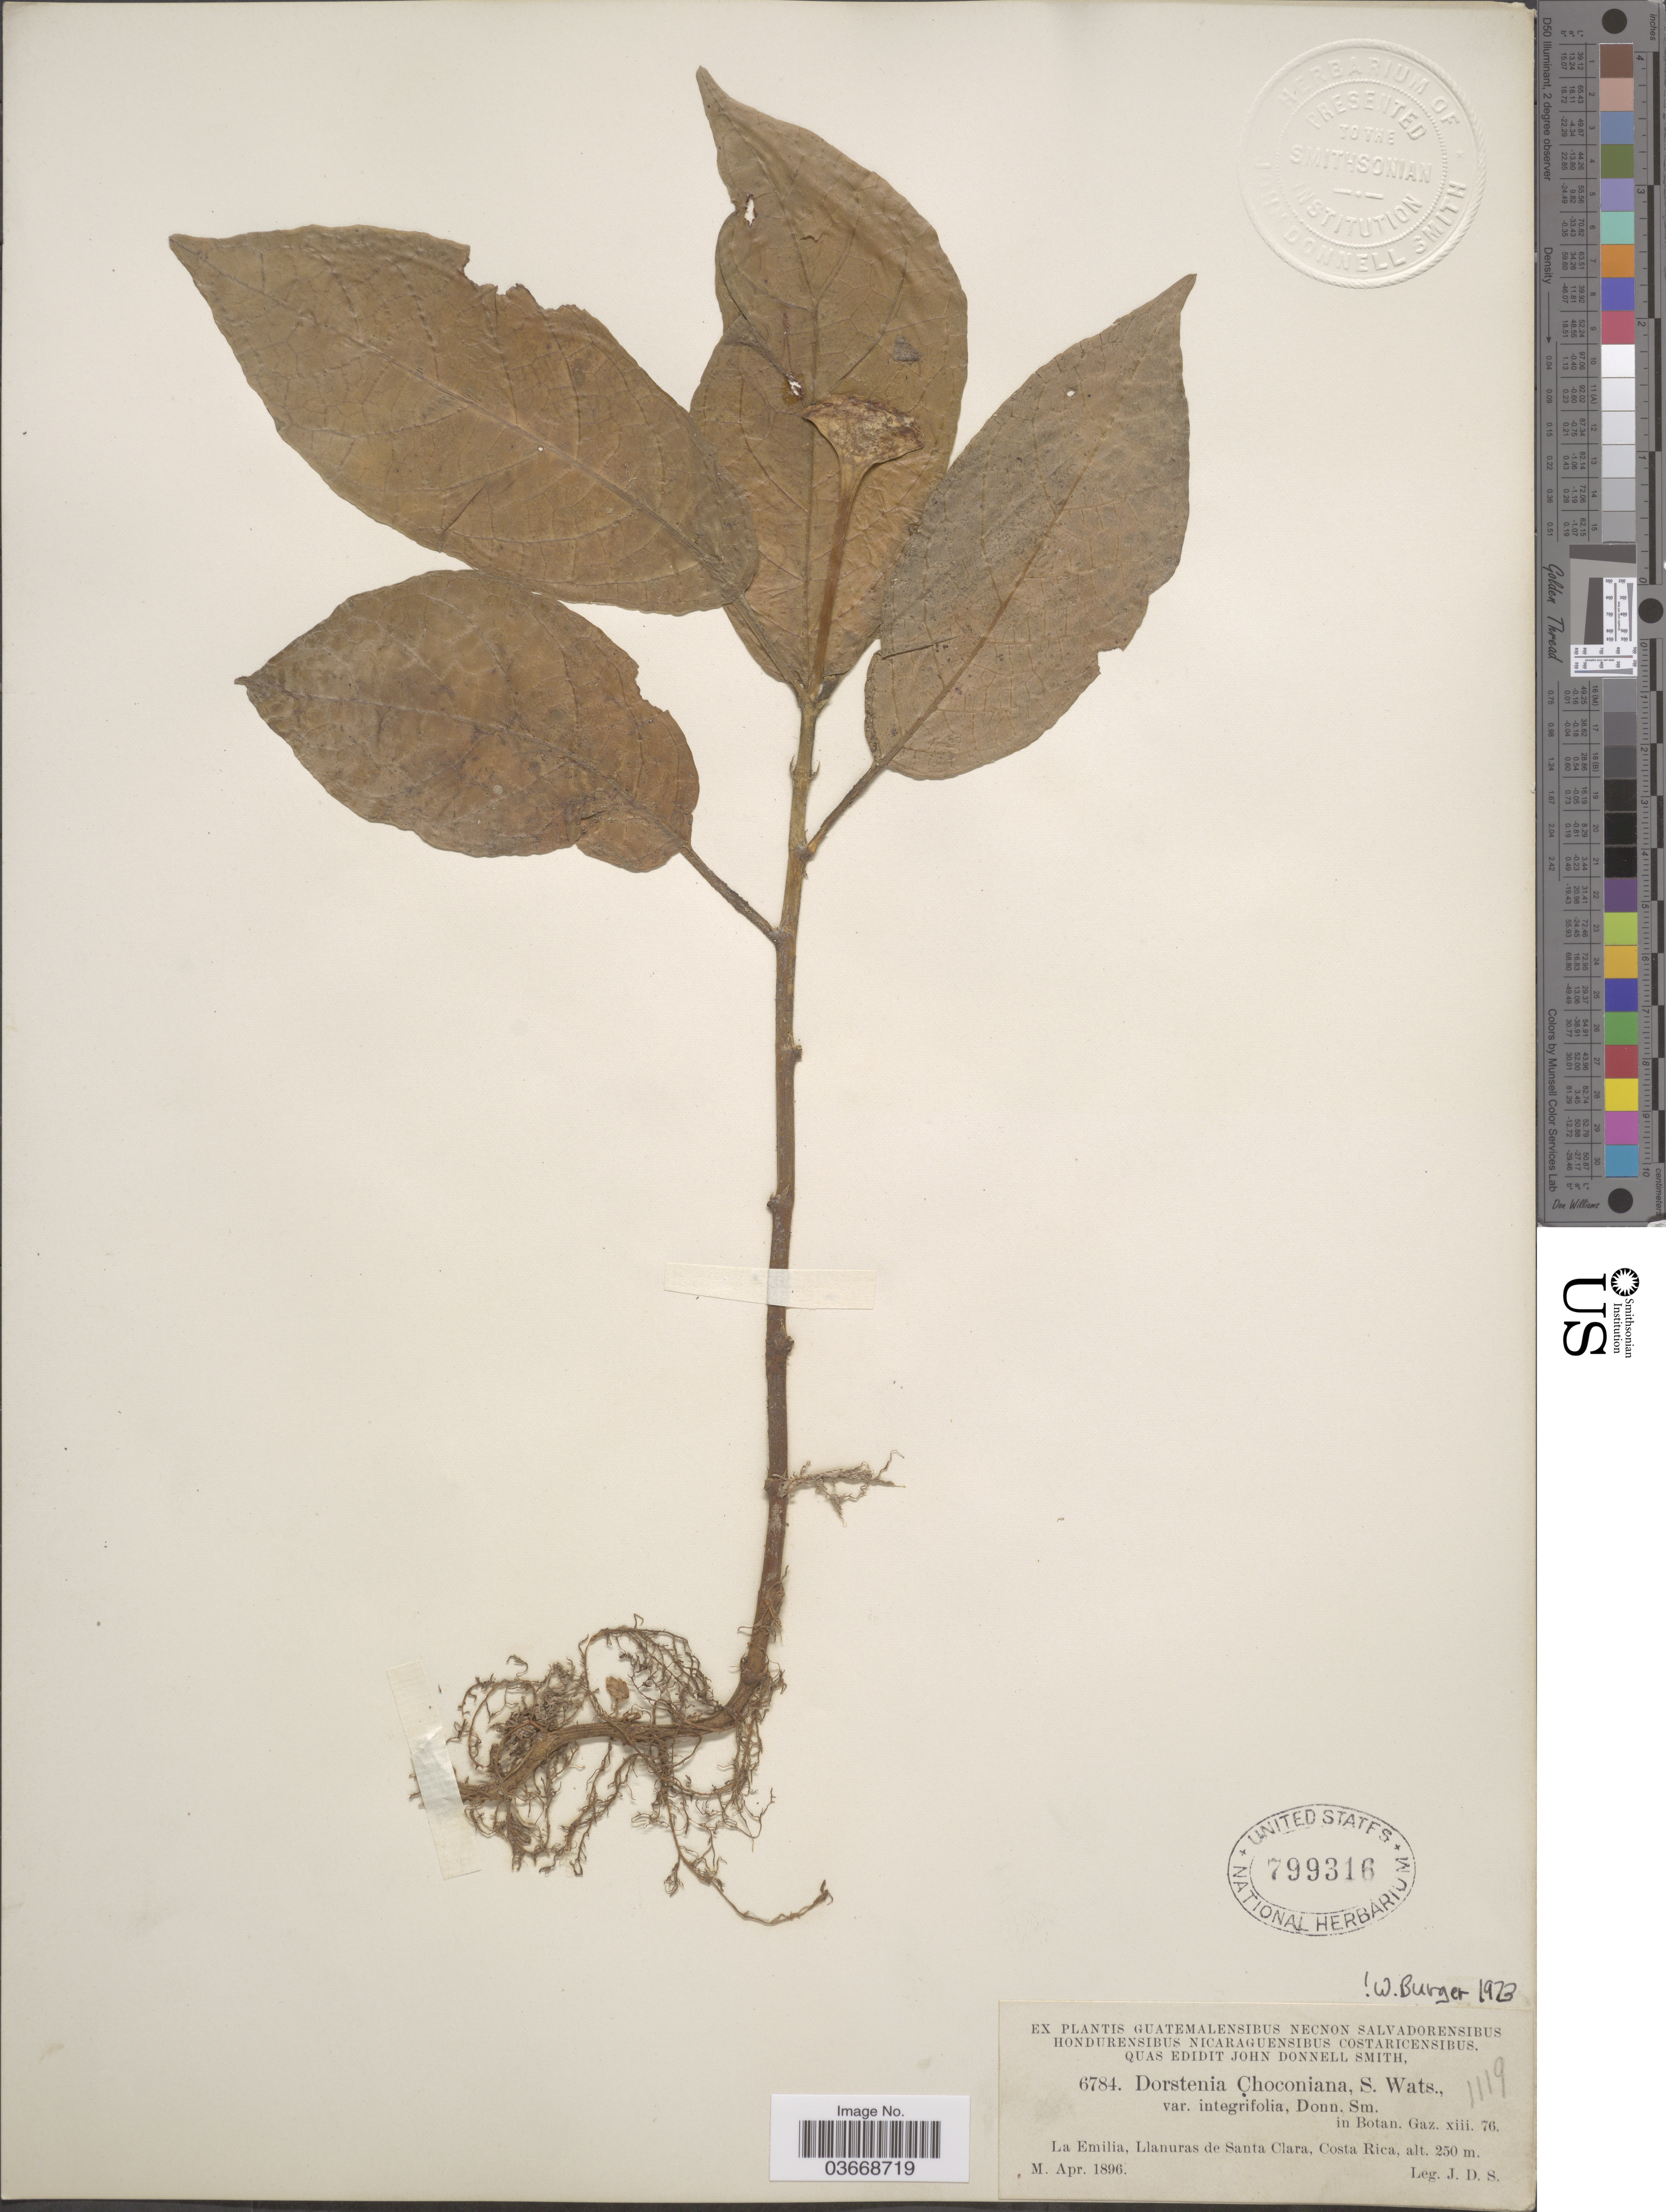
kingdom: Plantae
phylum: Tracheophyta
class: Magnoliopsida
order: Rosales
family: Moraceae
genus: Dorstenia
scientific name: Dorstenia choconiana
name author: S. Watson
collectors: J. Donnell Smith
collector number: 6784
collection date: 1896-04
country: Costa Rica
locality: La Emilia, Llanuras de Santa Clara.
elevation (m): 250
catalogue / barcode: US 799316